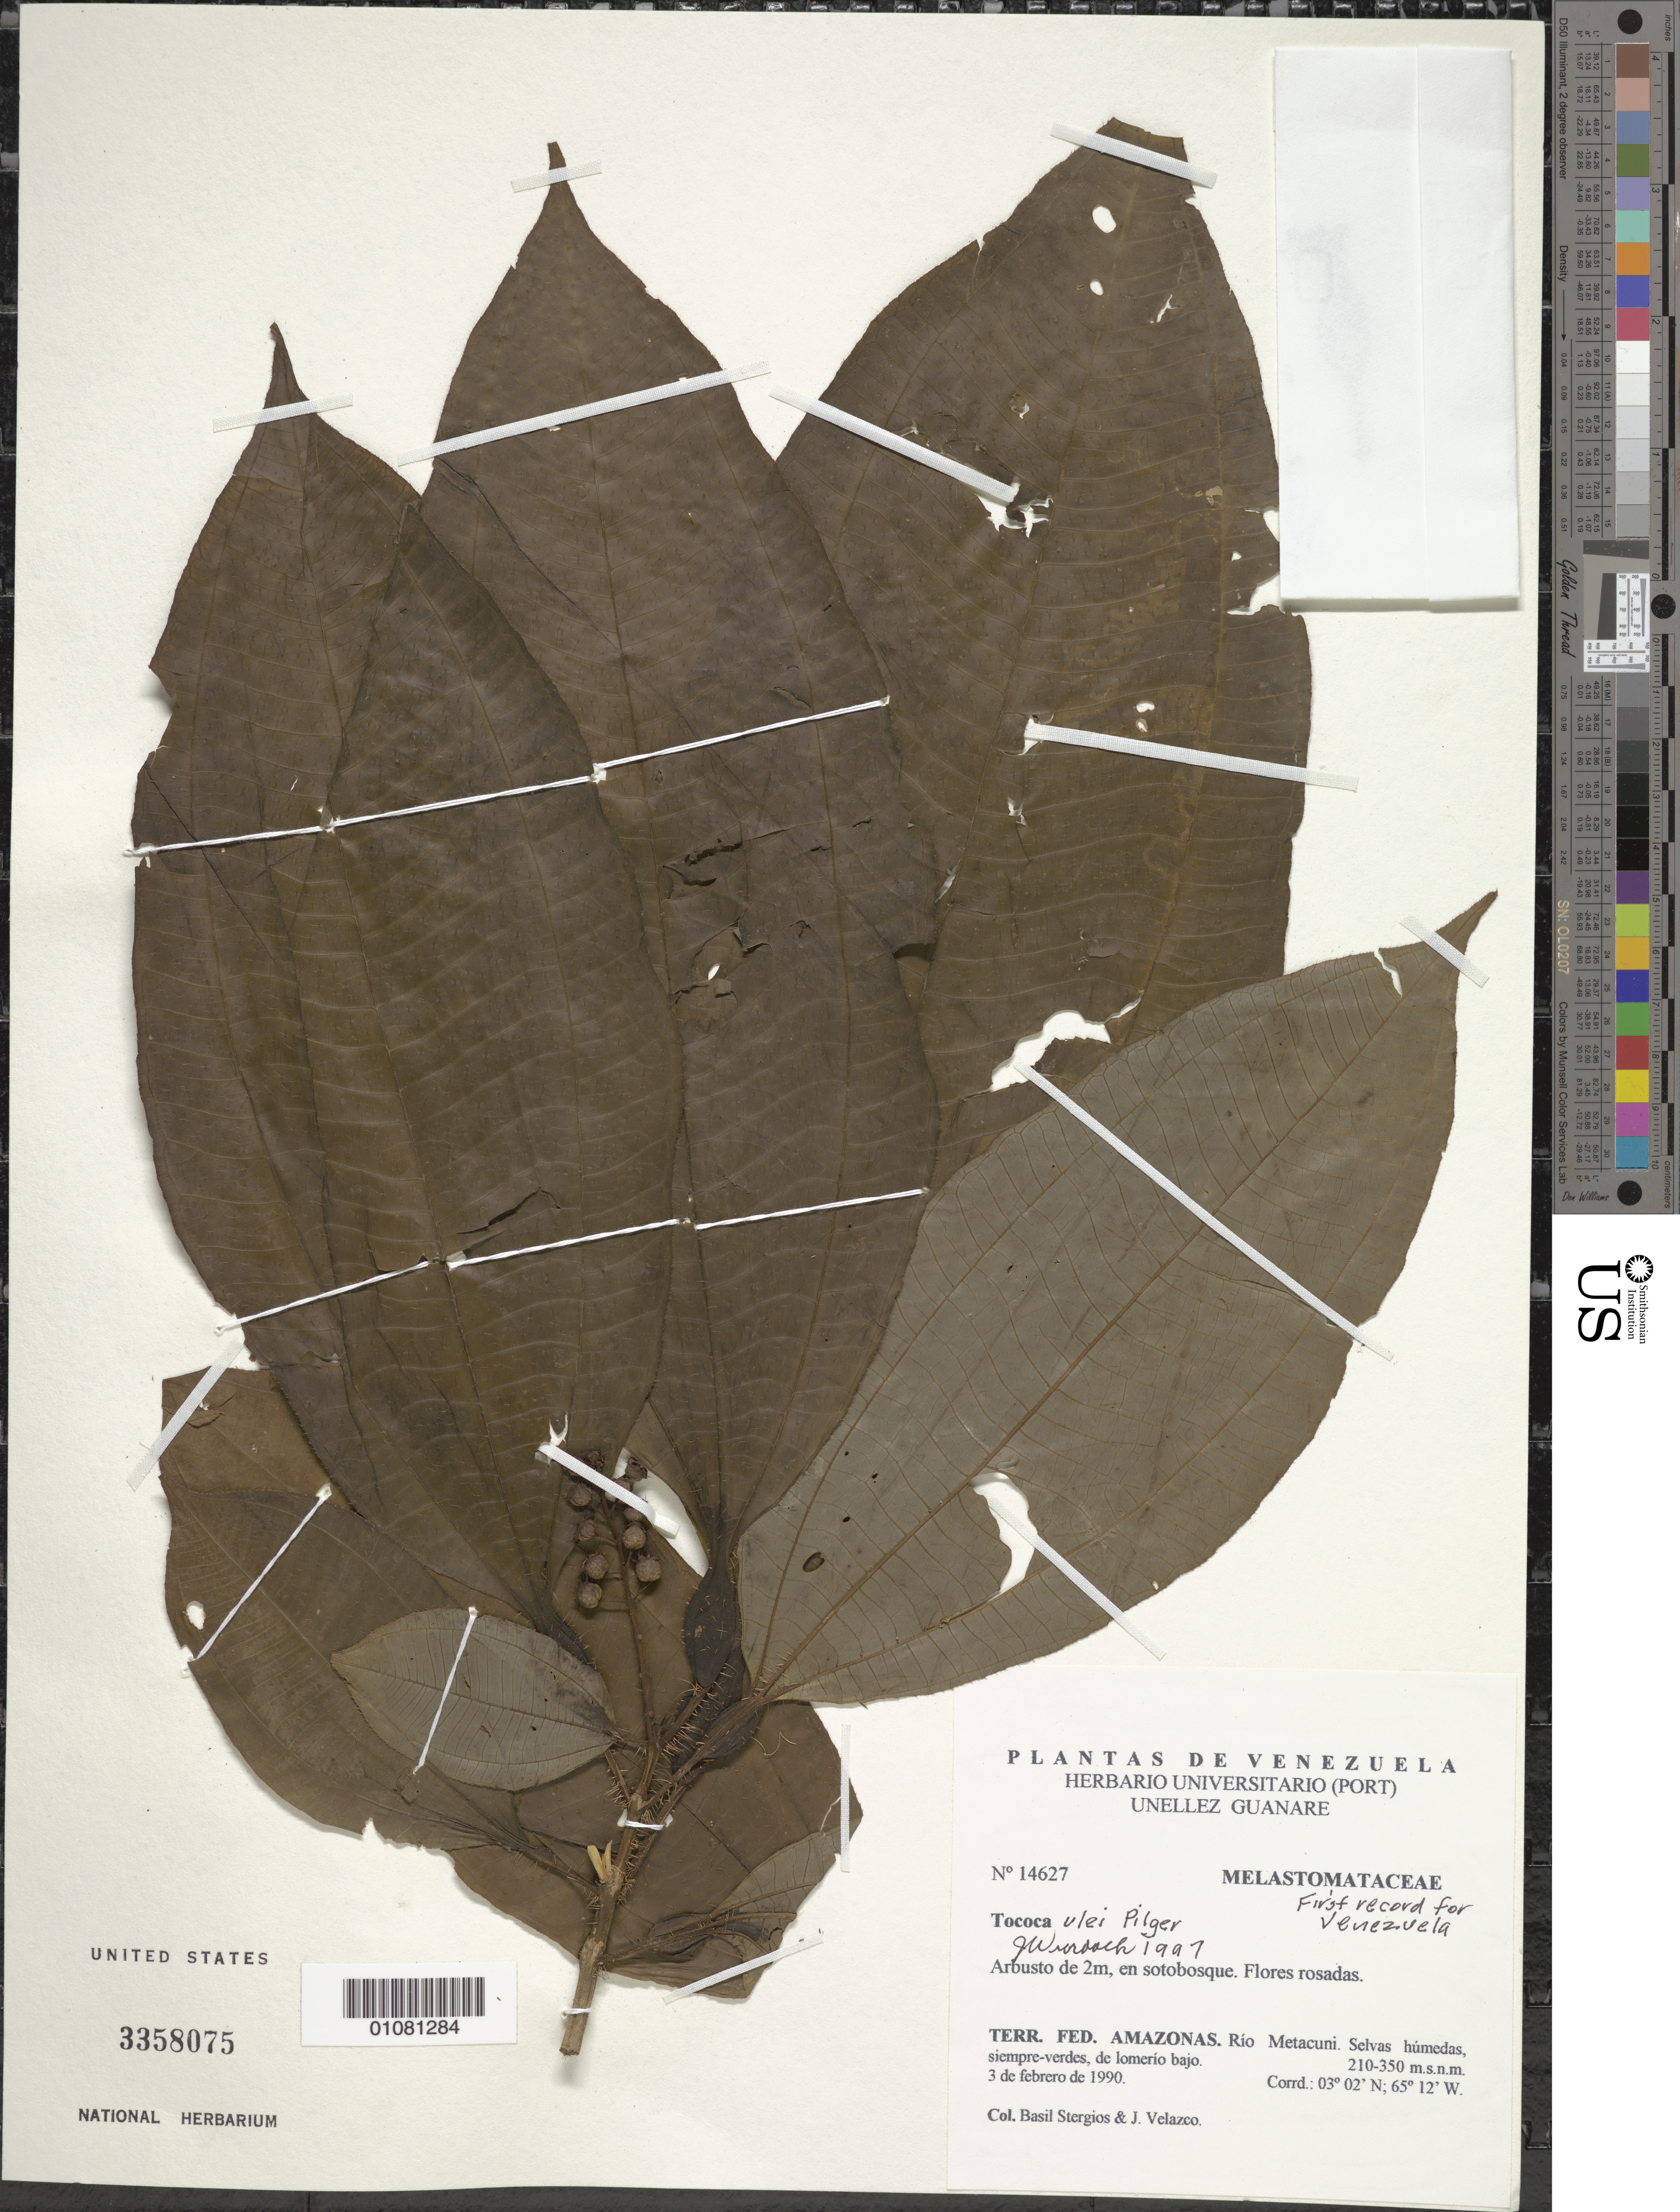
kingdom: Plantae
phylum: Tracheophyta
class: Magnoliopsida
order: Rosales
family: Rhamnaceae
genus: Ziziphus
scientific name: Ziziphus ulei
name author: Pilg.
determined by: Wurdack, John J., (US), US (UNITED STATES)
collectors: B. G. Stergios & J. Velazco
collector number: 14627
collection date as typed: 3-Feb-90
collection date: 1990-02-03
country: Venezuela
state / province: Amazonas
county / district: Alto Orinoco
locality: Río Metacuni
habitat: Selvas húmedas, siempre-verdes de lomerio bajo. Sotobosque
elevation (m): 210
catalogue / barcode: US 3358075